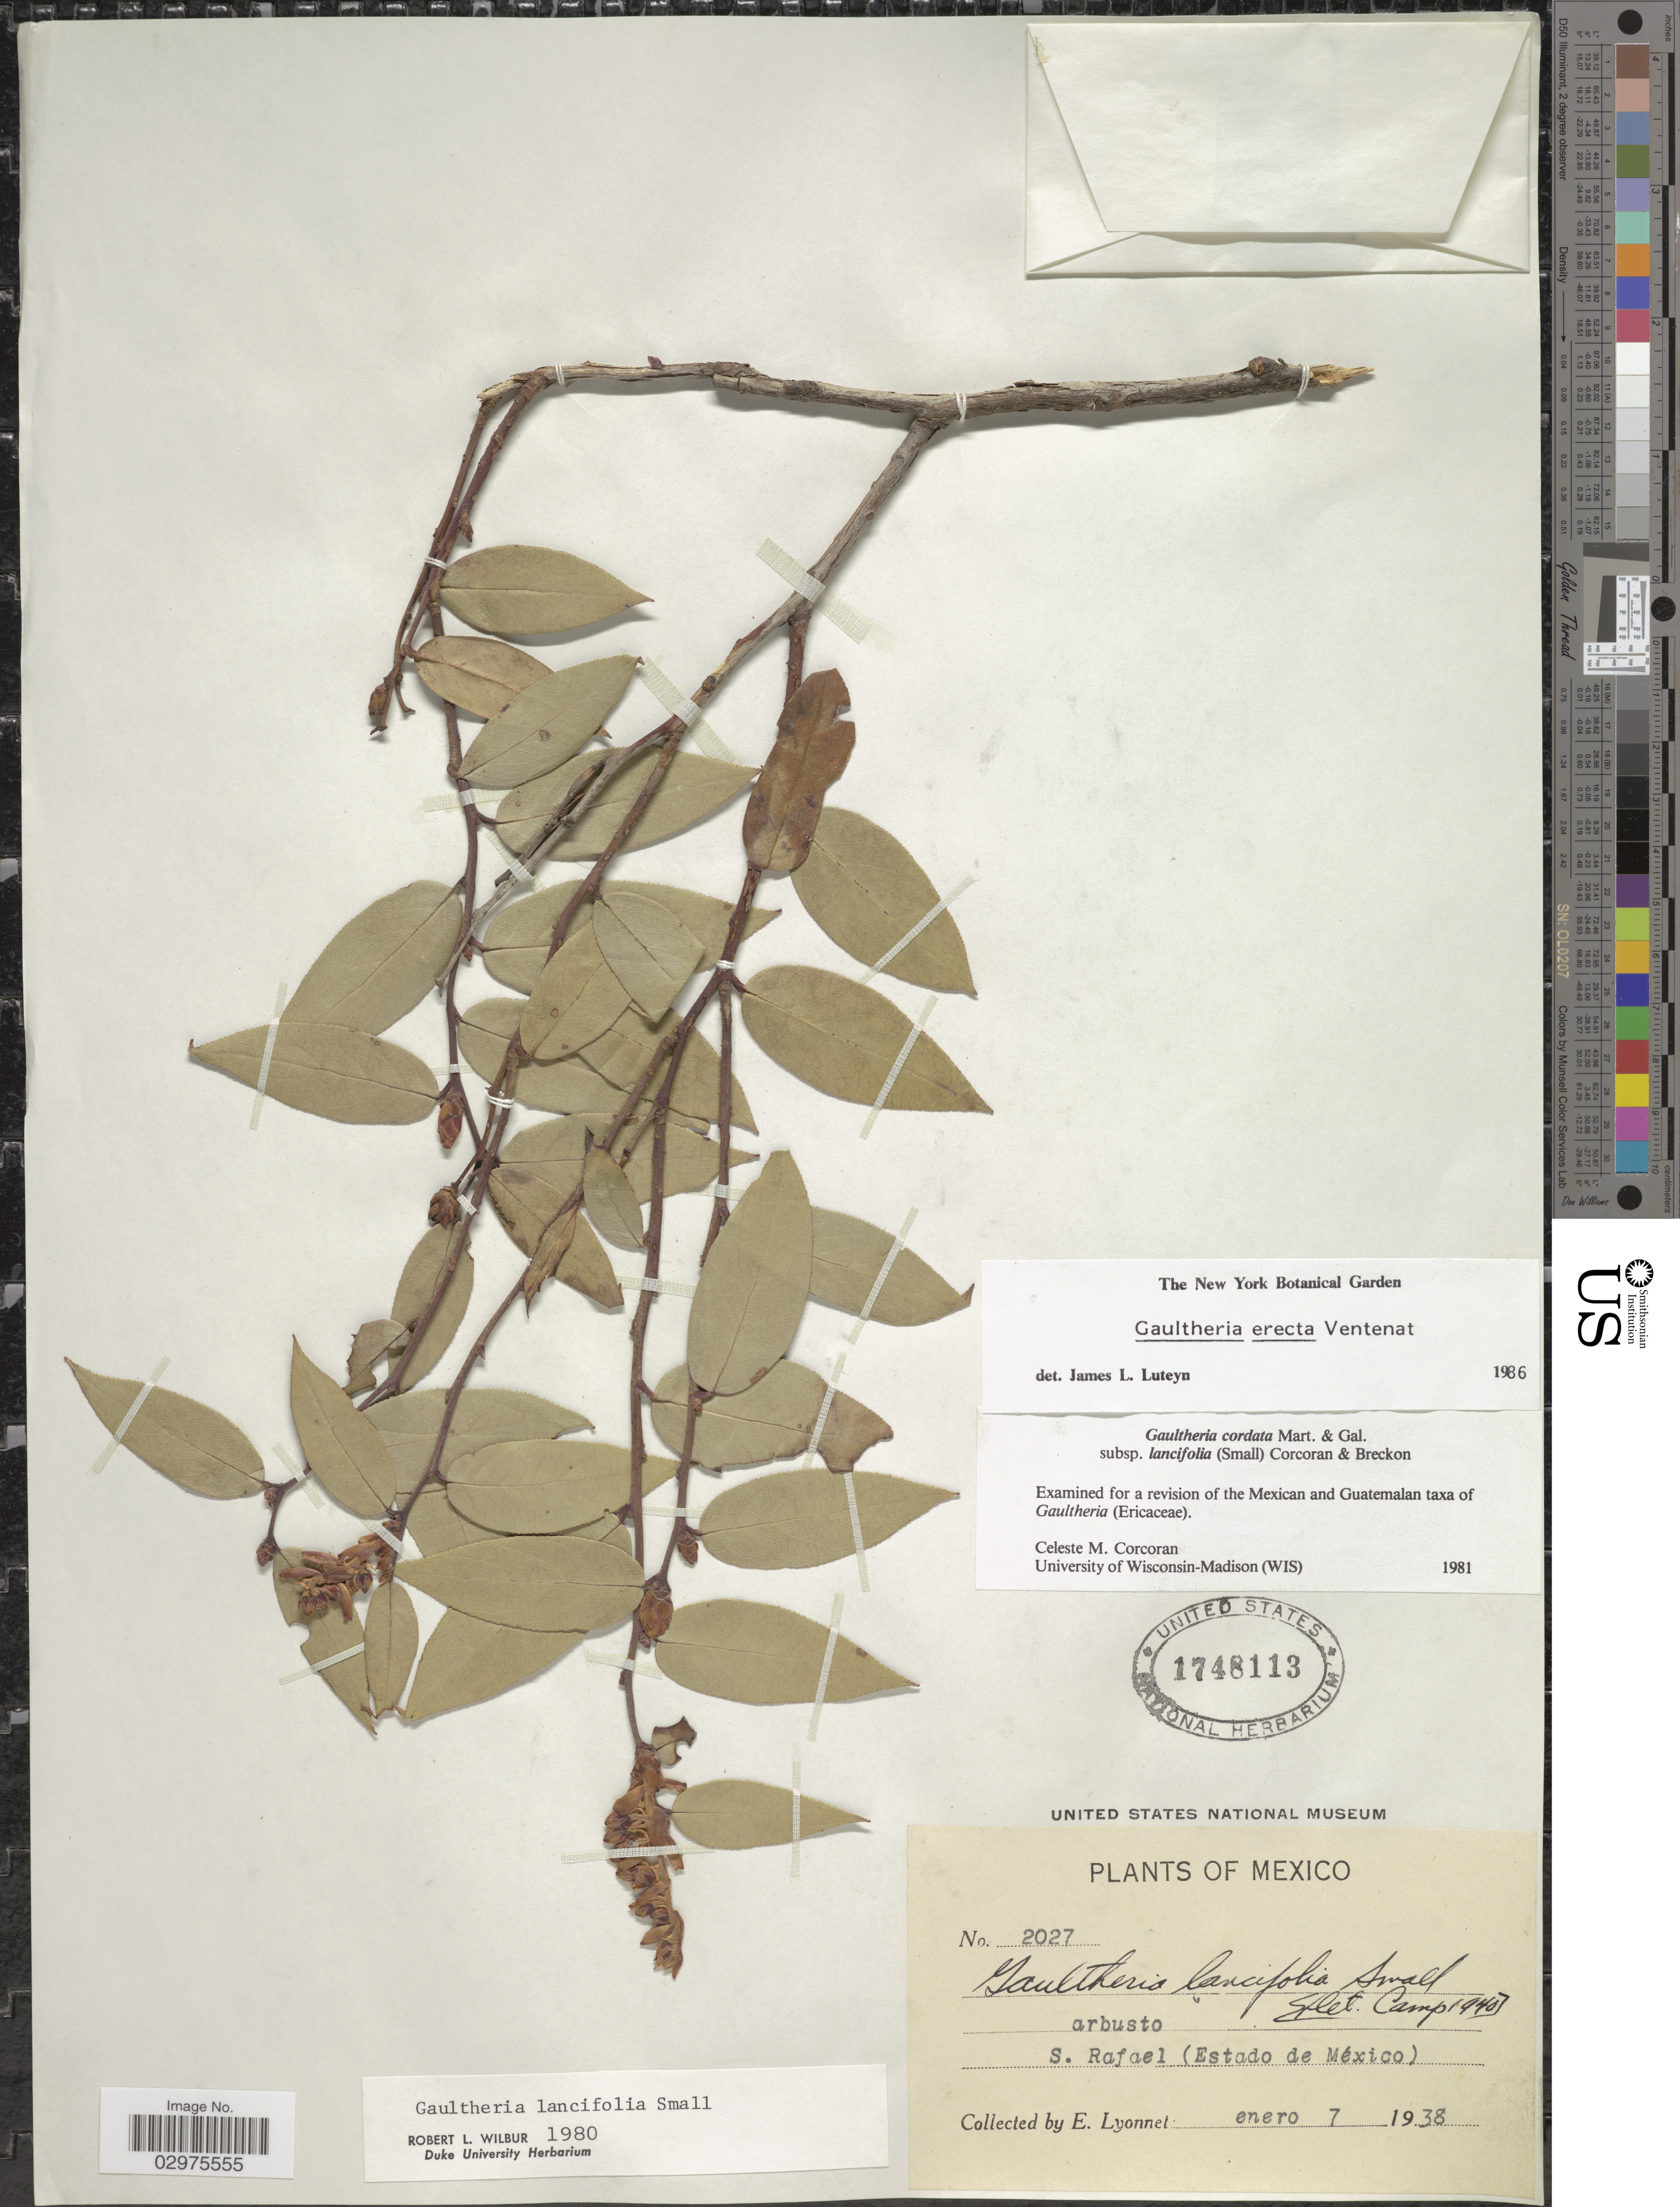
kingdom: Plantae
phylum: Tracheophyta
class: Magnoliopsida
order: Ericales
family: Ericaceae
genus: Gaultheria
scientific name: Gaultheria erecta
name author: Vent.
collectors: E. Lyonnet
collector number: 2027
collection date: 1938-01-07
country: Mexico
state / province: México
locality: S. Rafael.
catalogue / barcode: US 1748113